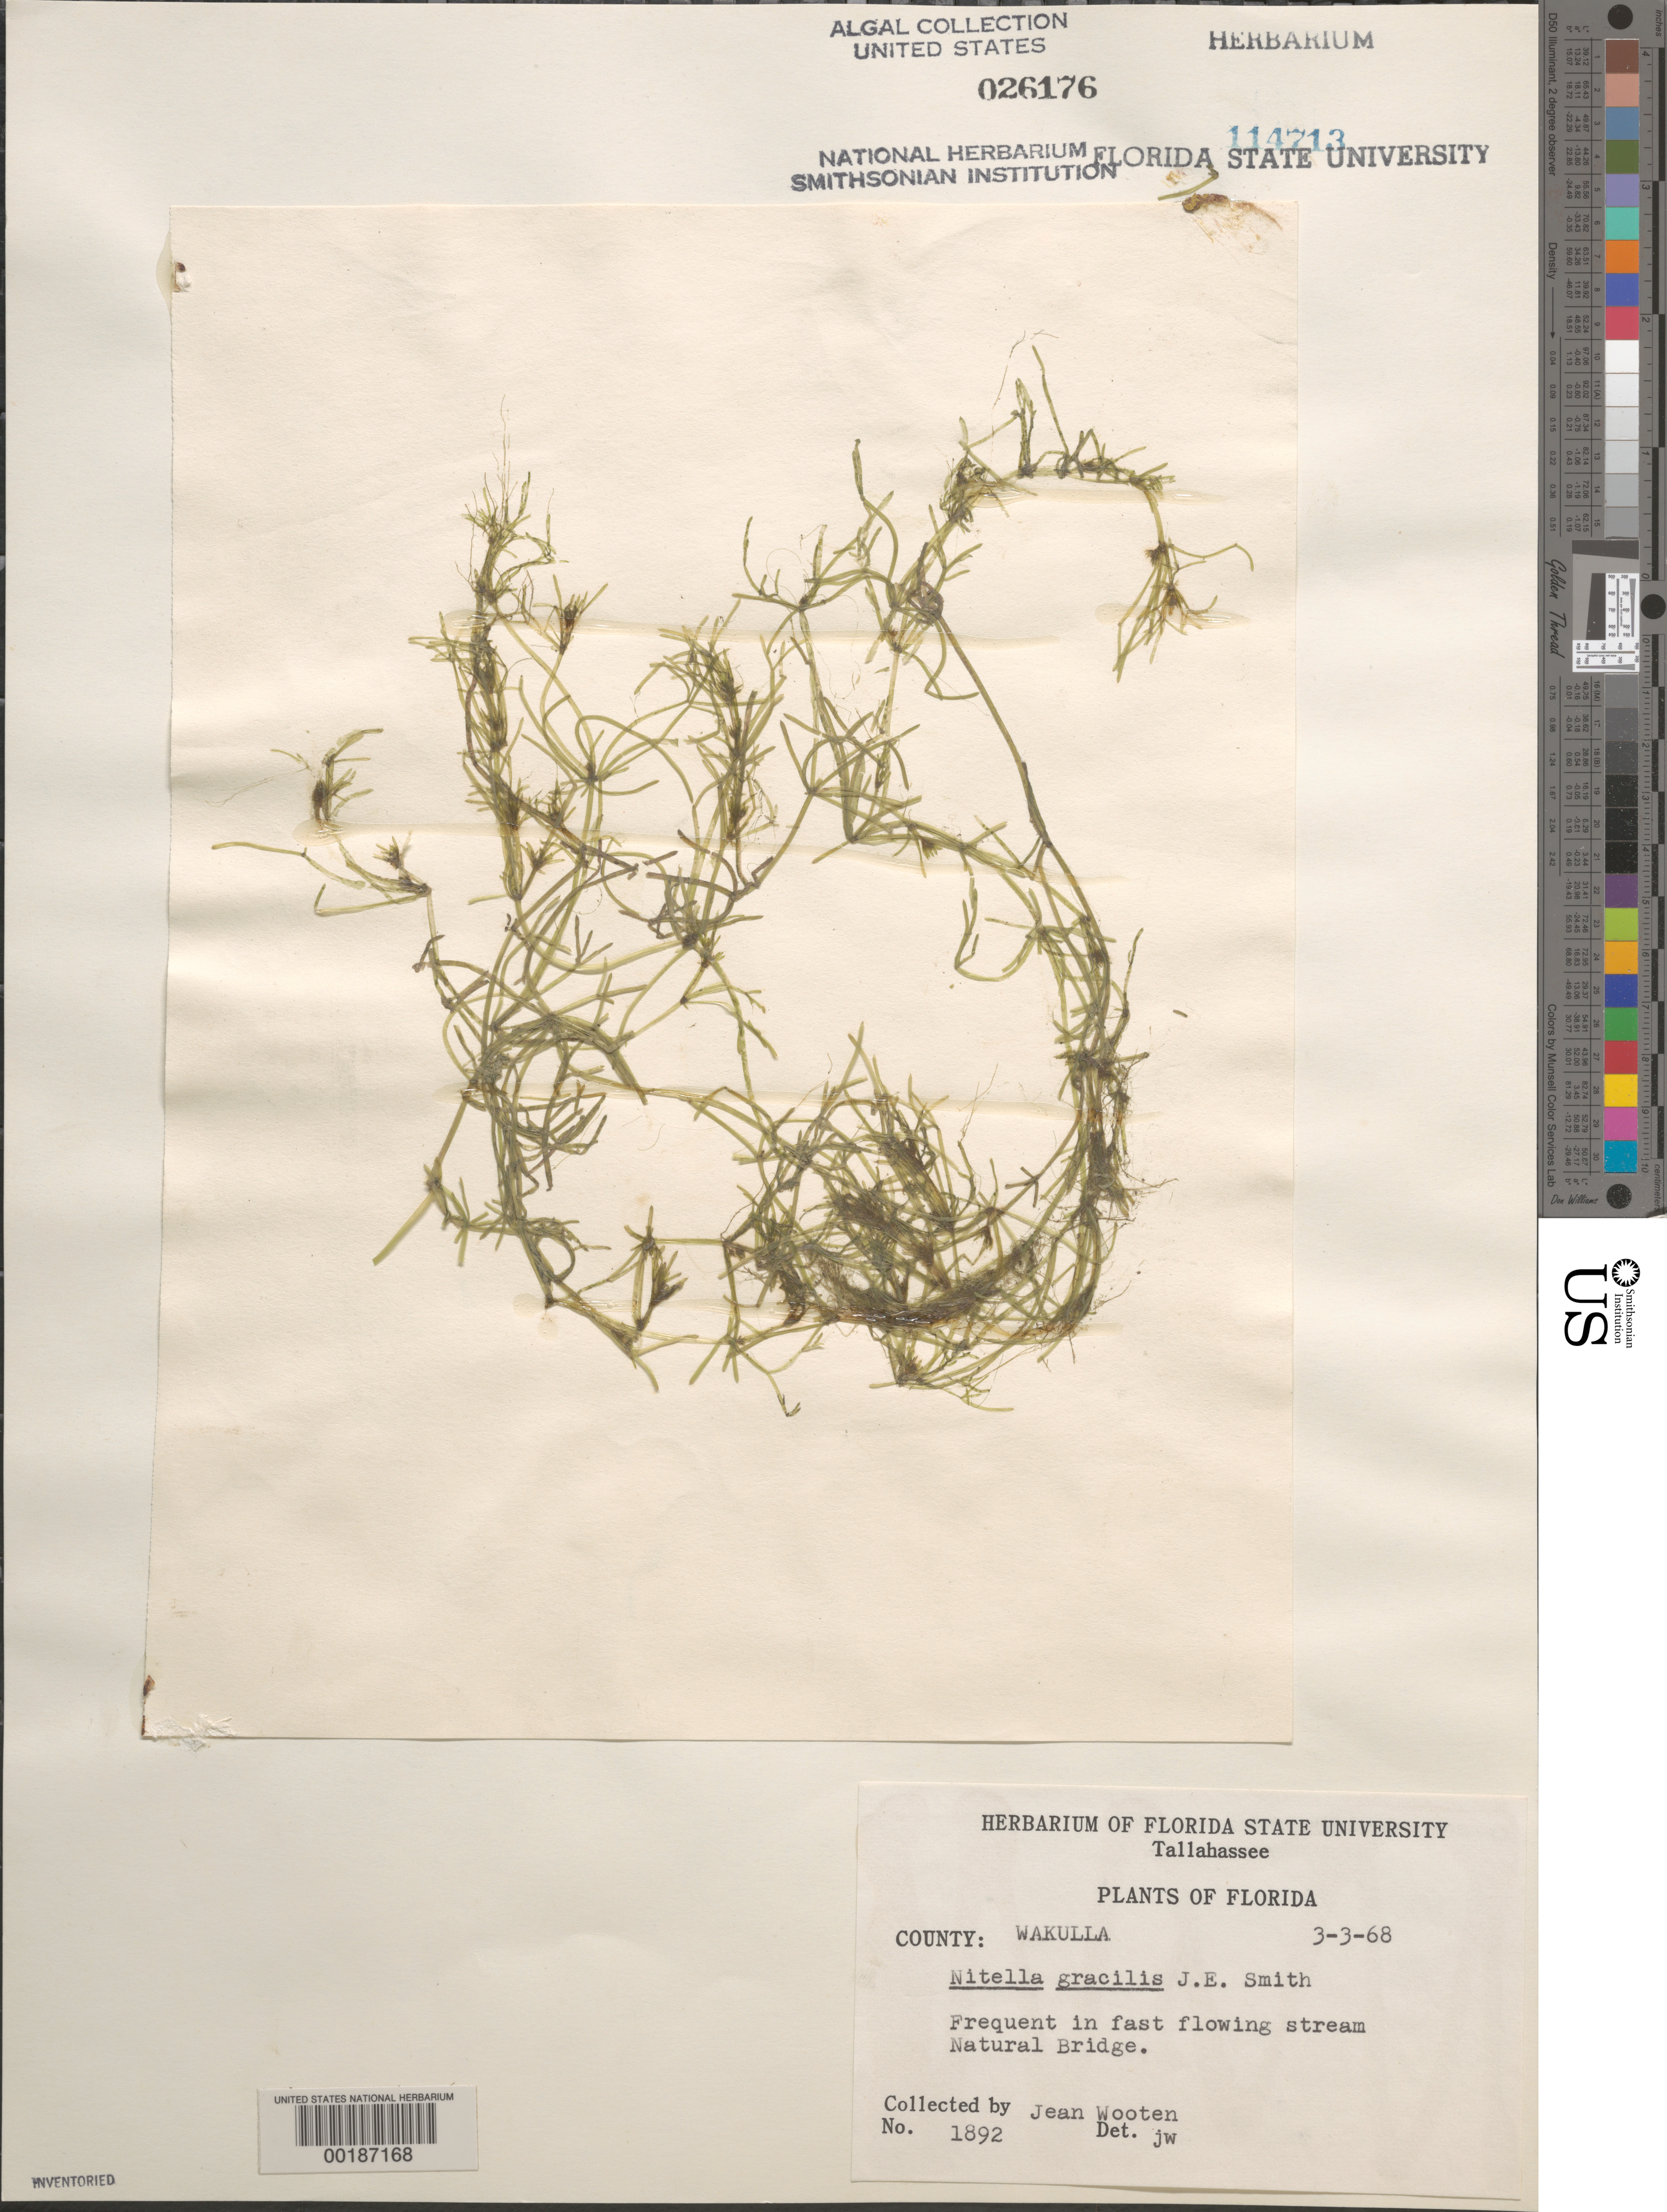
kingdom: Plantae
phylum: Charophyta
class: Charophyceae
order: Charales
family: Characeae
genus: Nitella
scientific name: Nitella gracilis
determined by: Wooten, Jean W.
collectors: J. Wooten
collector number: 1892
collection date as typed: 03 Mar 1968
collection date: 1968-03-03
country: United States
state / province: Florida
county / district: Wakulla County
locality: Natural Bridge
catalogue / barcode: US 26176